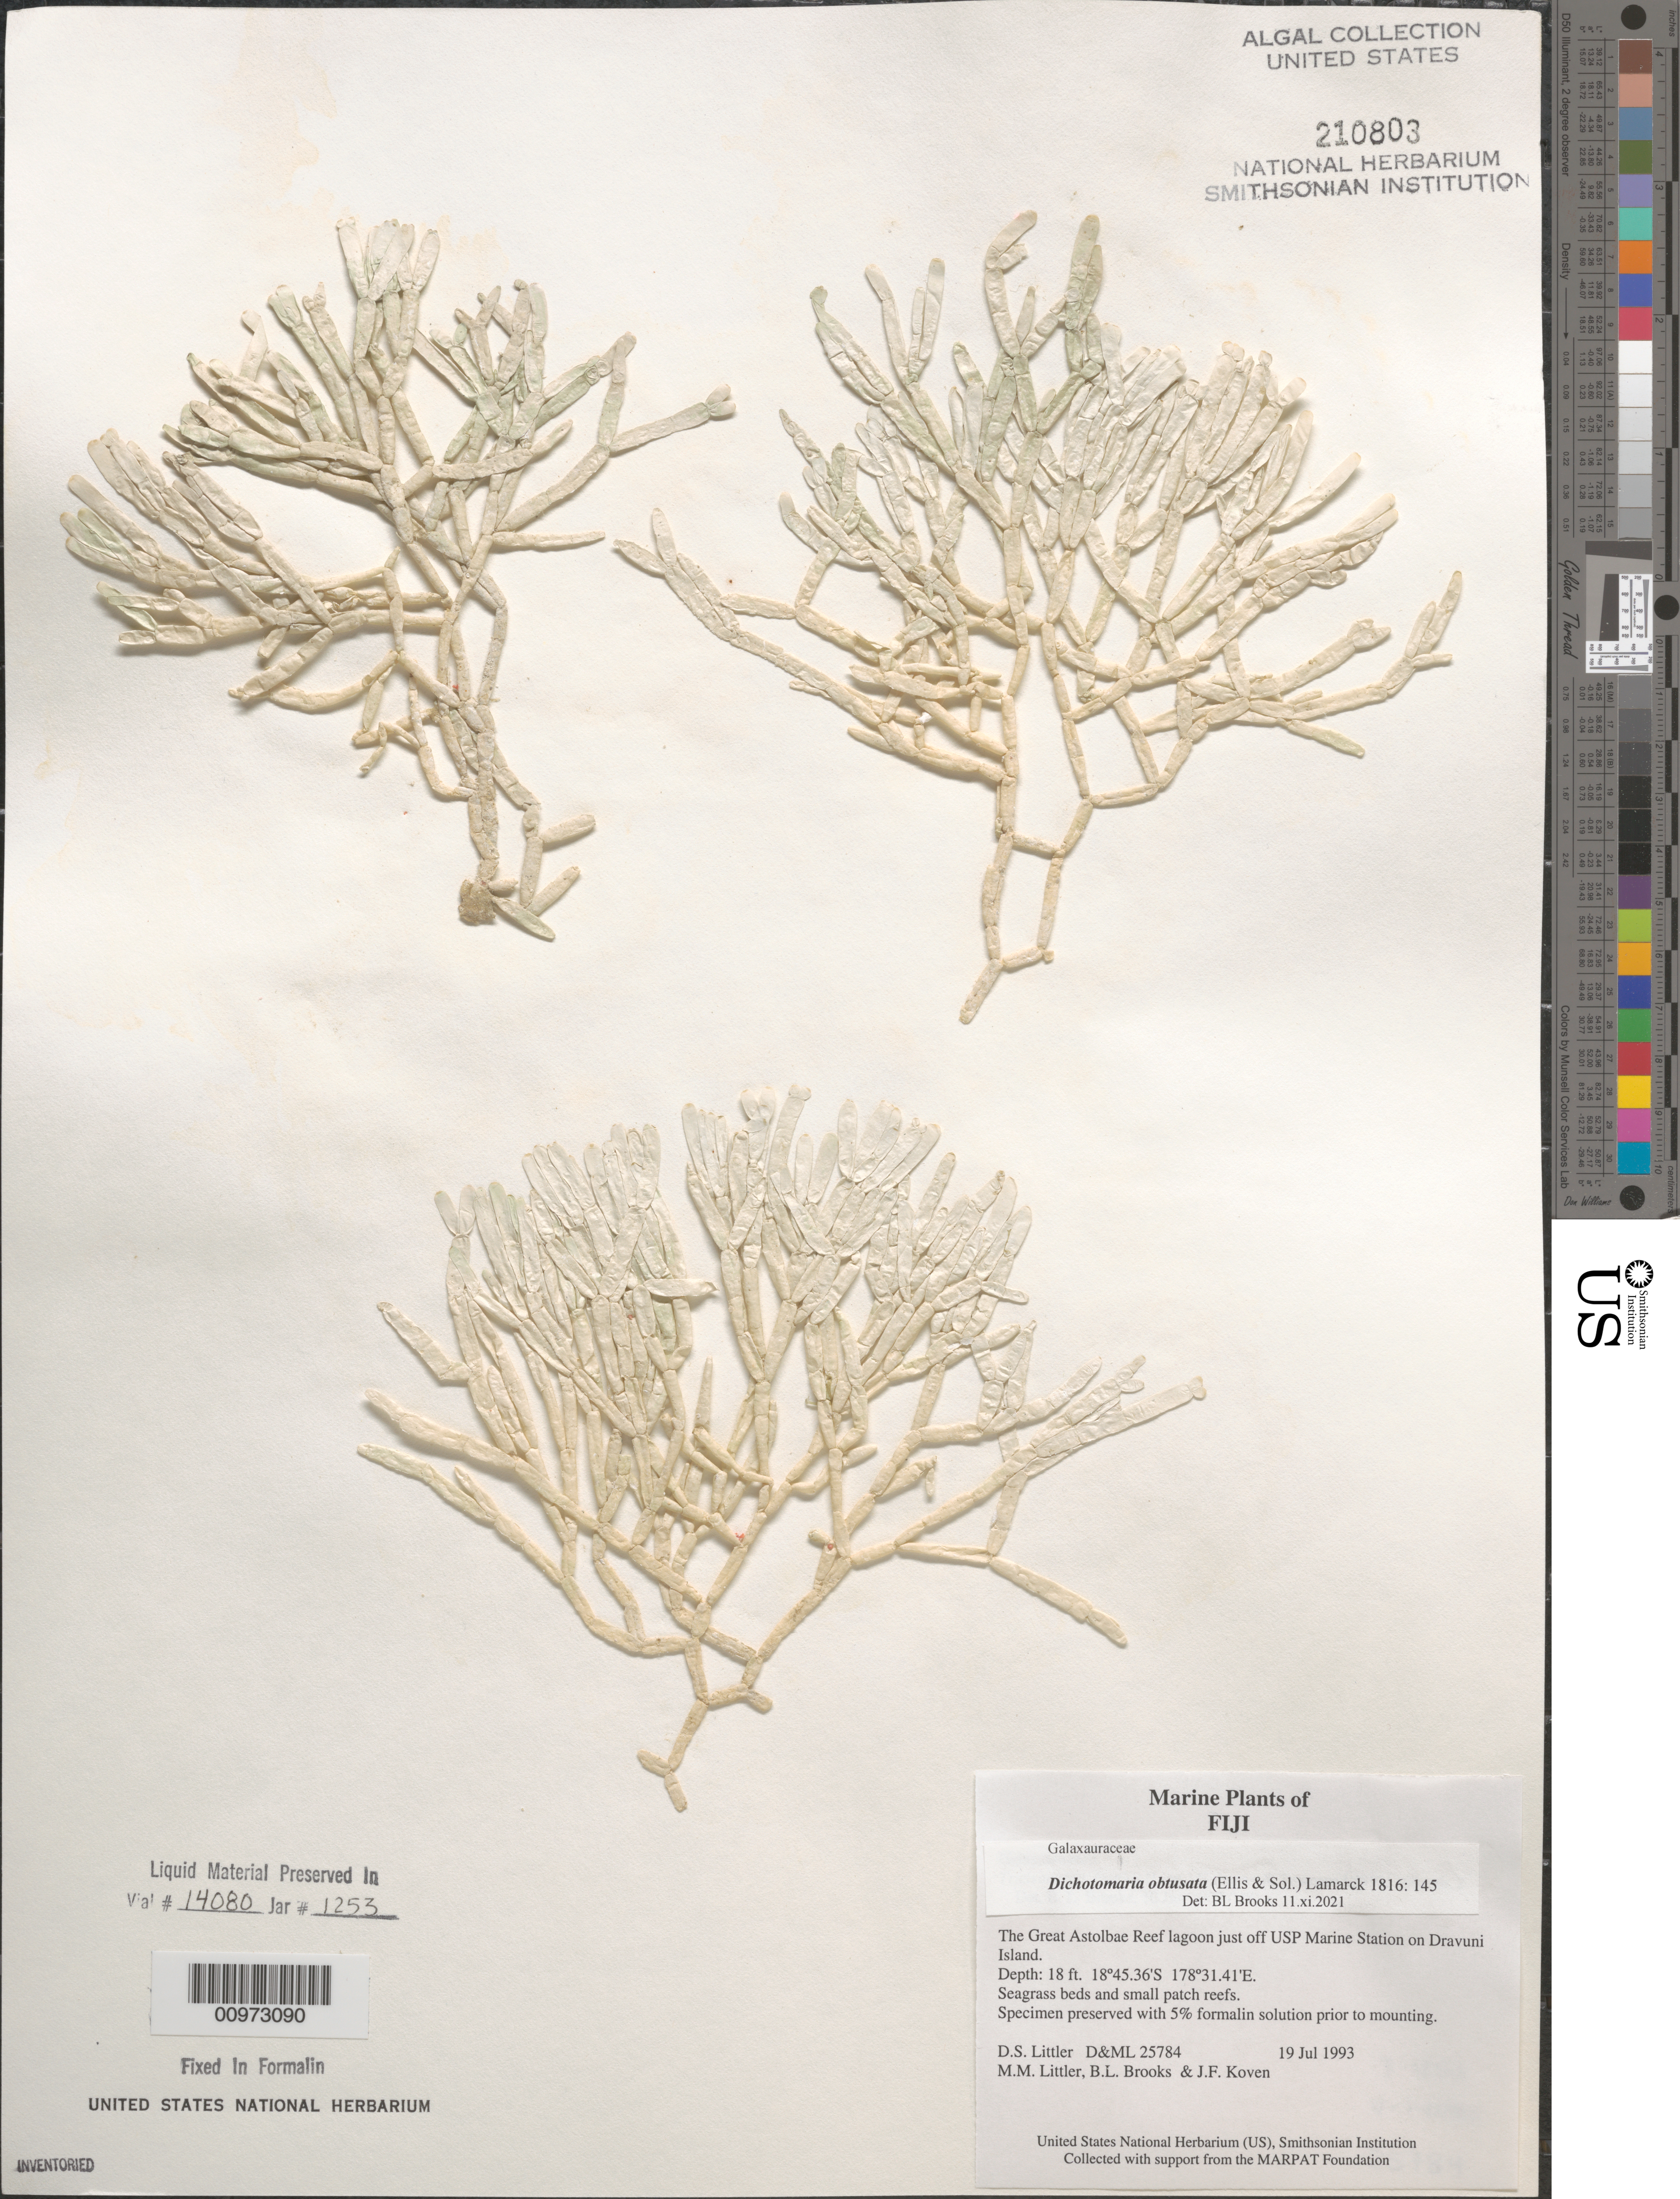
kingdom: Plantae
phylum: Rhodophyta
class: Florideophyceae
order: Nemaliales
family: Galaxauraceae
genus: Dichotomaria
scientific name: Dichotomaria obtusata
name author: (Ellis & Sol.) Lam.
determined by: Brooks, B. L., (BOT), Smithsonian Institution - National Museum of Natural History (UNITED STATES)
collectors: D. S. Littler, M. M. Littler, B. Brooks & J. Koven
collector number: D&ML 25784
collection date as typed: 19 Jul 1993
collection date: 1993-07-19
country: Fiji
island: Dravuni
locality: Great Astrolabe Reef lagoon just off USP Marine Station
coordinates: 18 45.36'S, 178 31.41'E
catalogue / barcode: US 210803